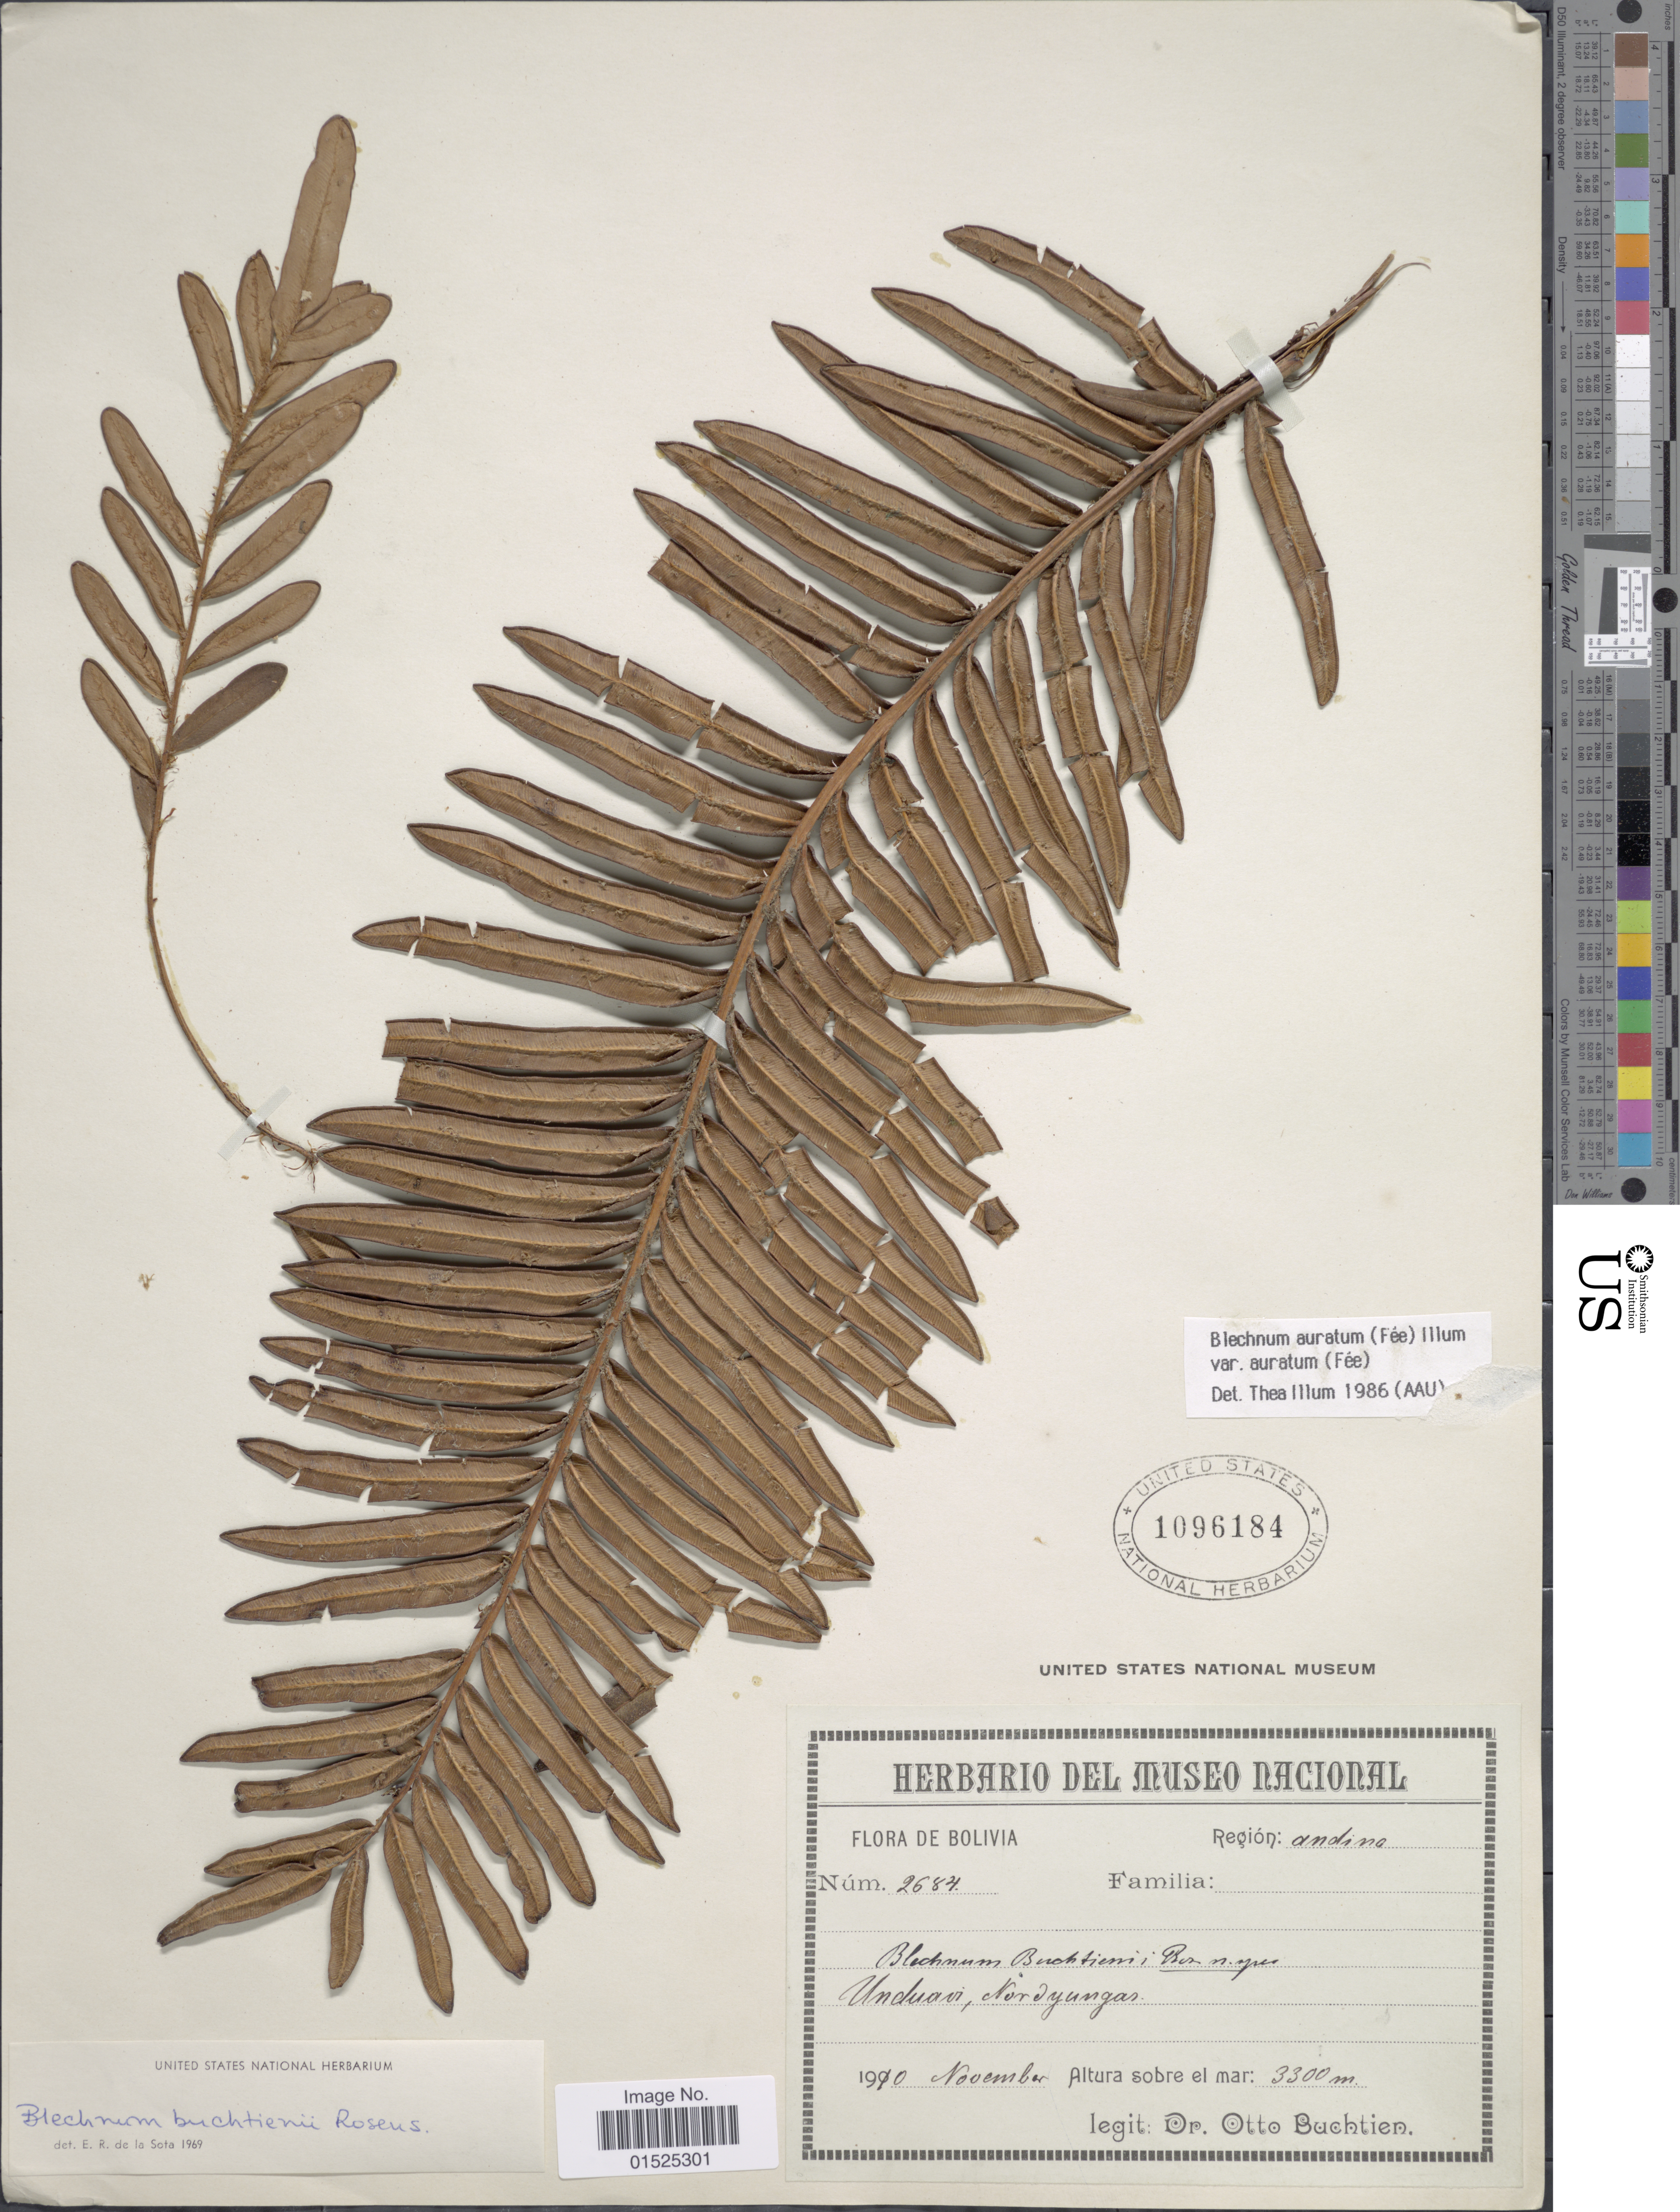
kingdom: Plantae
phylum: Tracheophyta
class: Polypodiopsida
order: Polypodiales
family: Blechnaceae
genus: Blechnum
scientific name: Blechnum auratum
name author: (Fée) R.M. Tryon & Stolze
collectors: O. Buchtien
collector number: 2684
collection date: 1910-11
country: Bolivia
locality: Region Andina, Unduavi, Nordyungas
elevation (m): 3300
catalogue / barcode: US 1096184